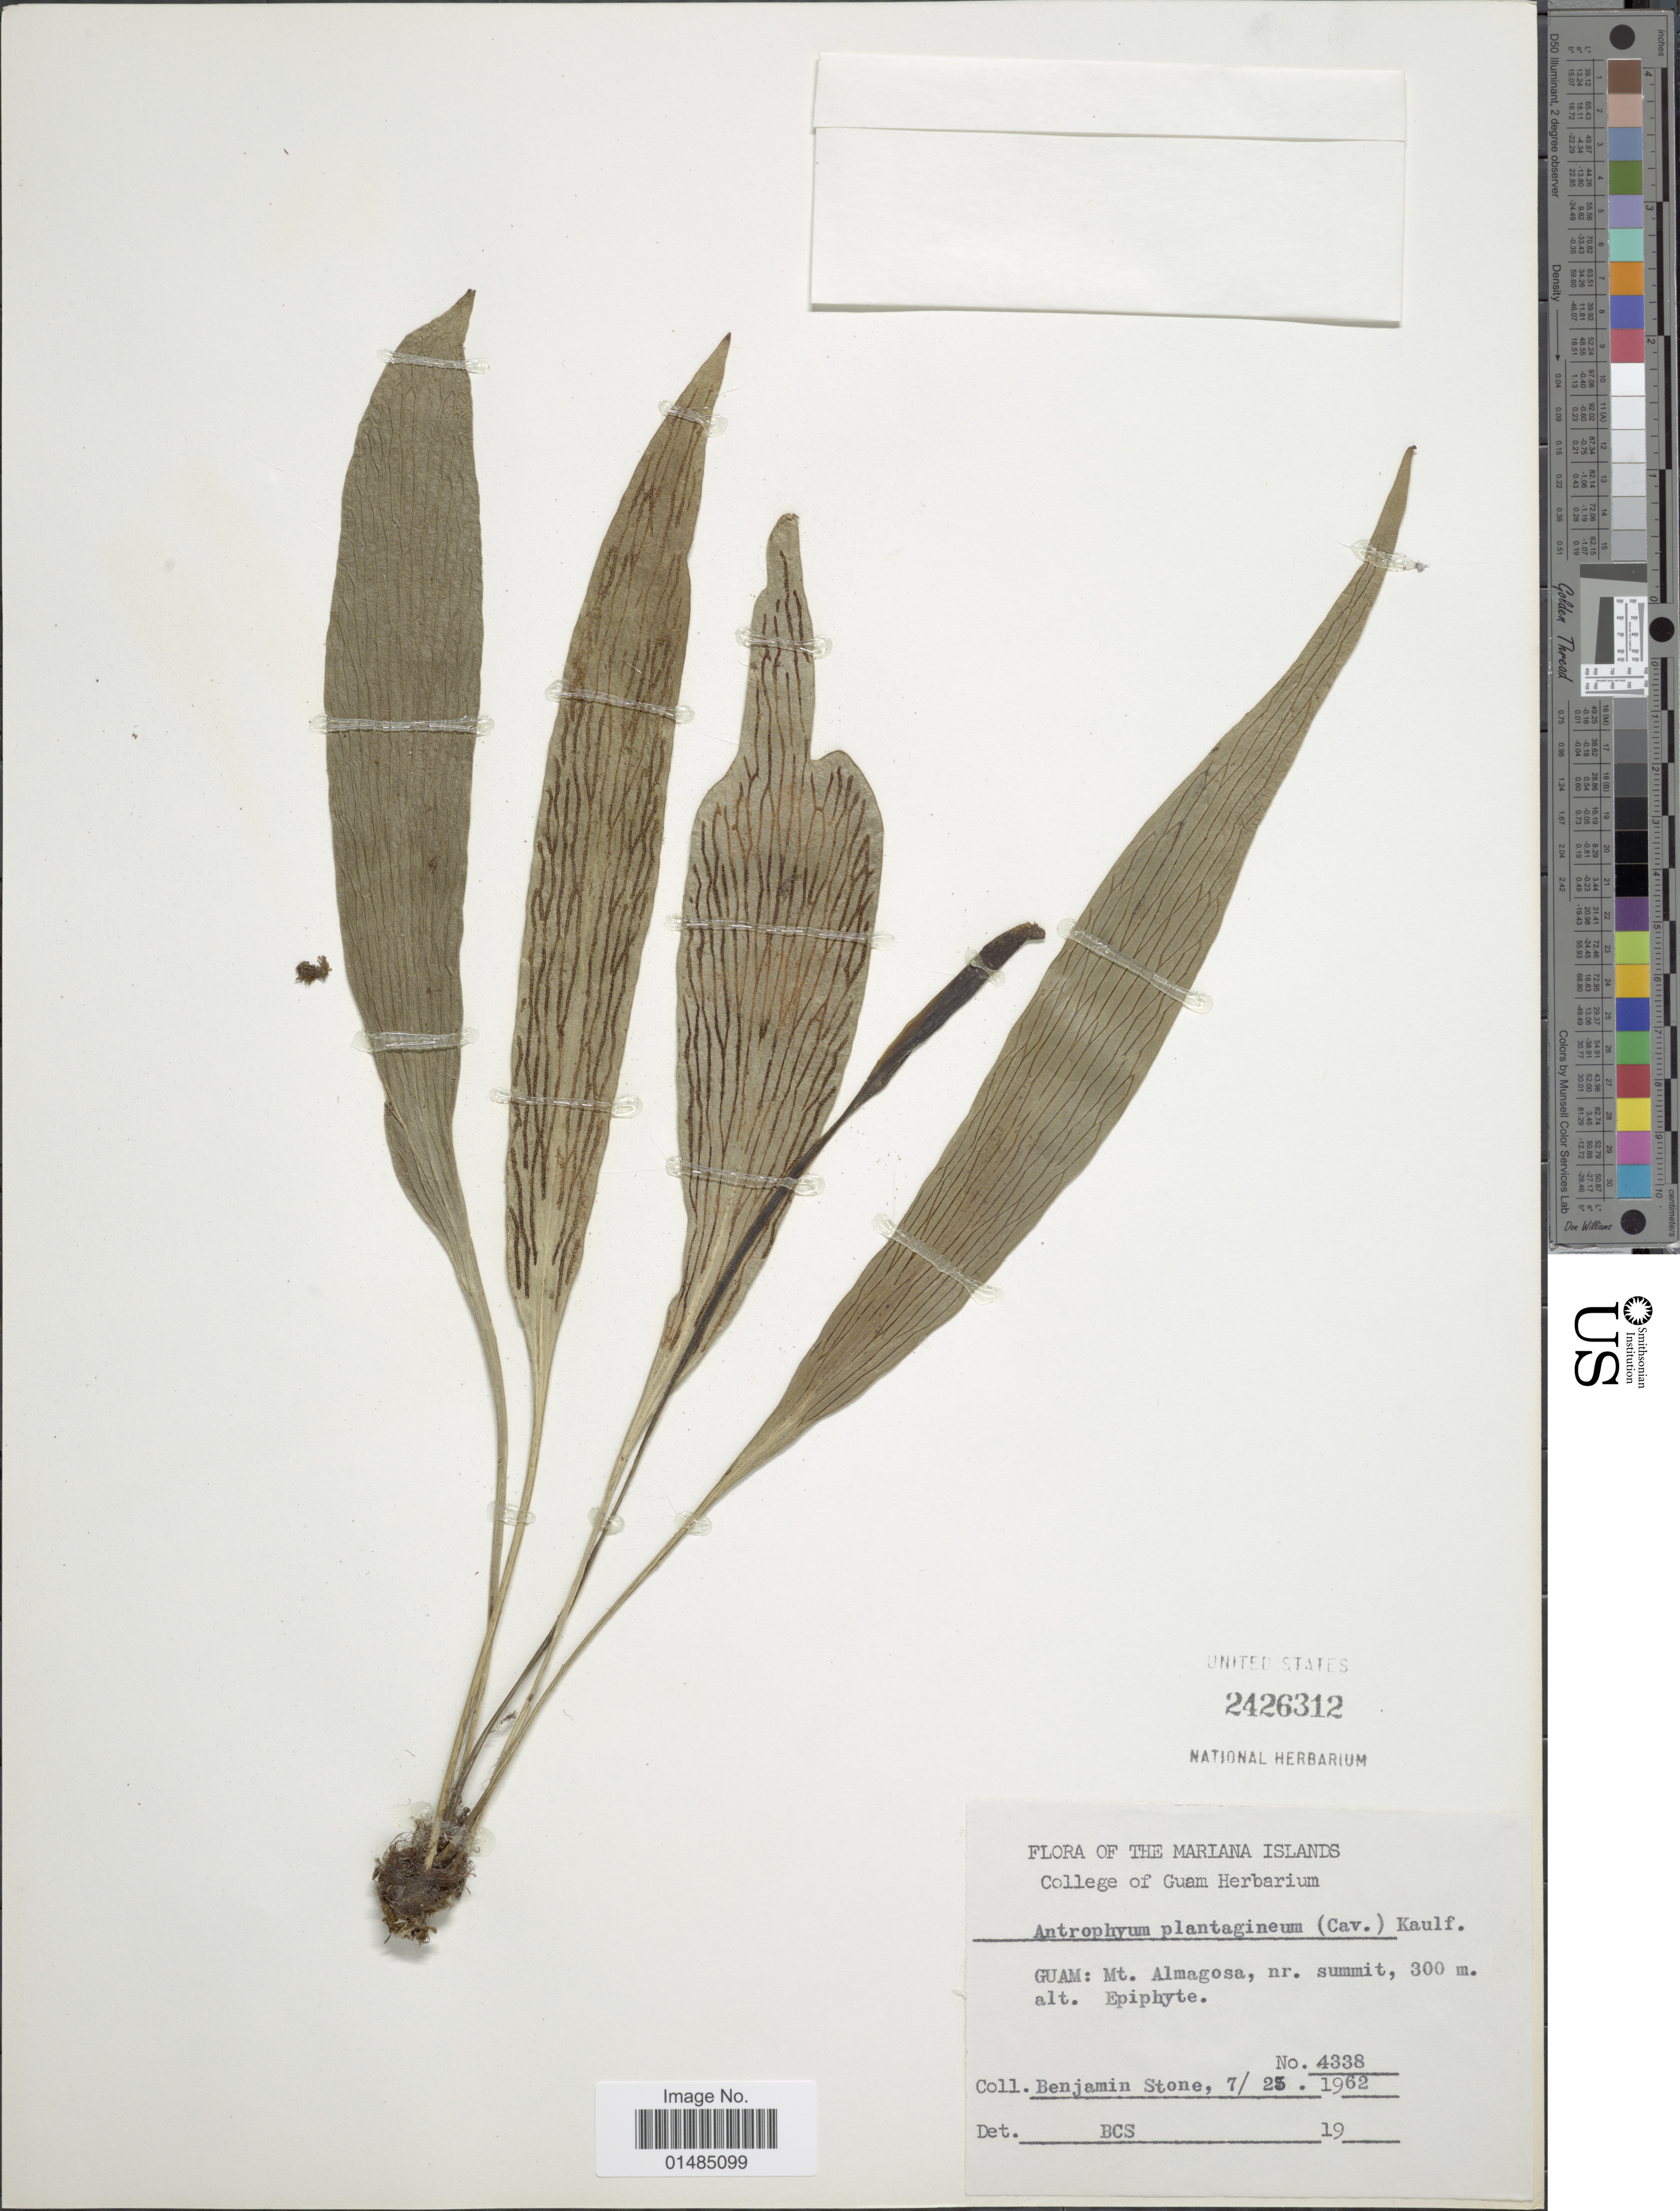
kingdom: Plantae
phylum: Tracheophyta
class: Polypodiopsida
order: Polypodiales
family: Pteridaceae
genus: Antrophyum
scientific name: Antrophyum plantagineum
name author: (Cav.) Kaulf.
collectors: B. C. Stone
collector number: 4338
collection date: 1962-07-25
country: Guam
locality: The Mariana Islands, Guam: Mt. Almagosa, nr. summit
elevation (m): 300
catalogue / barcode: US 2426312